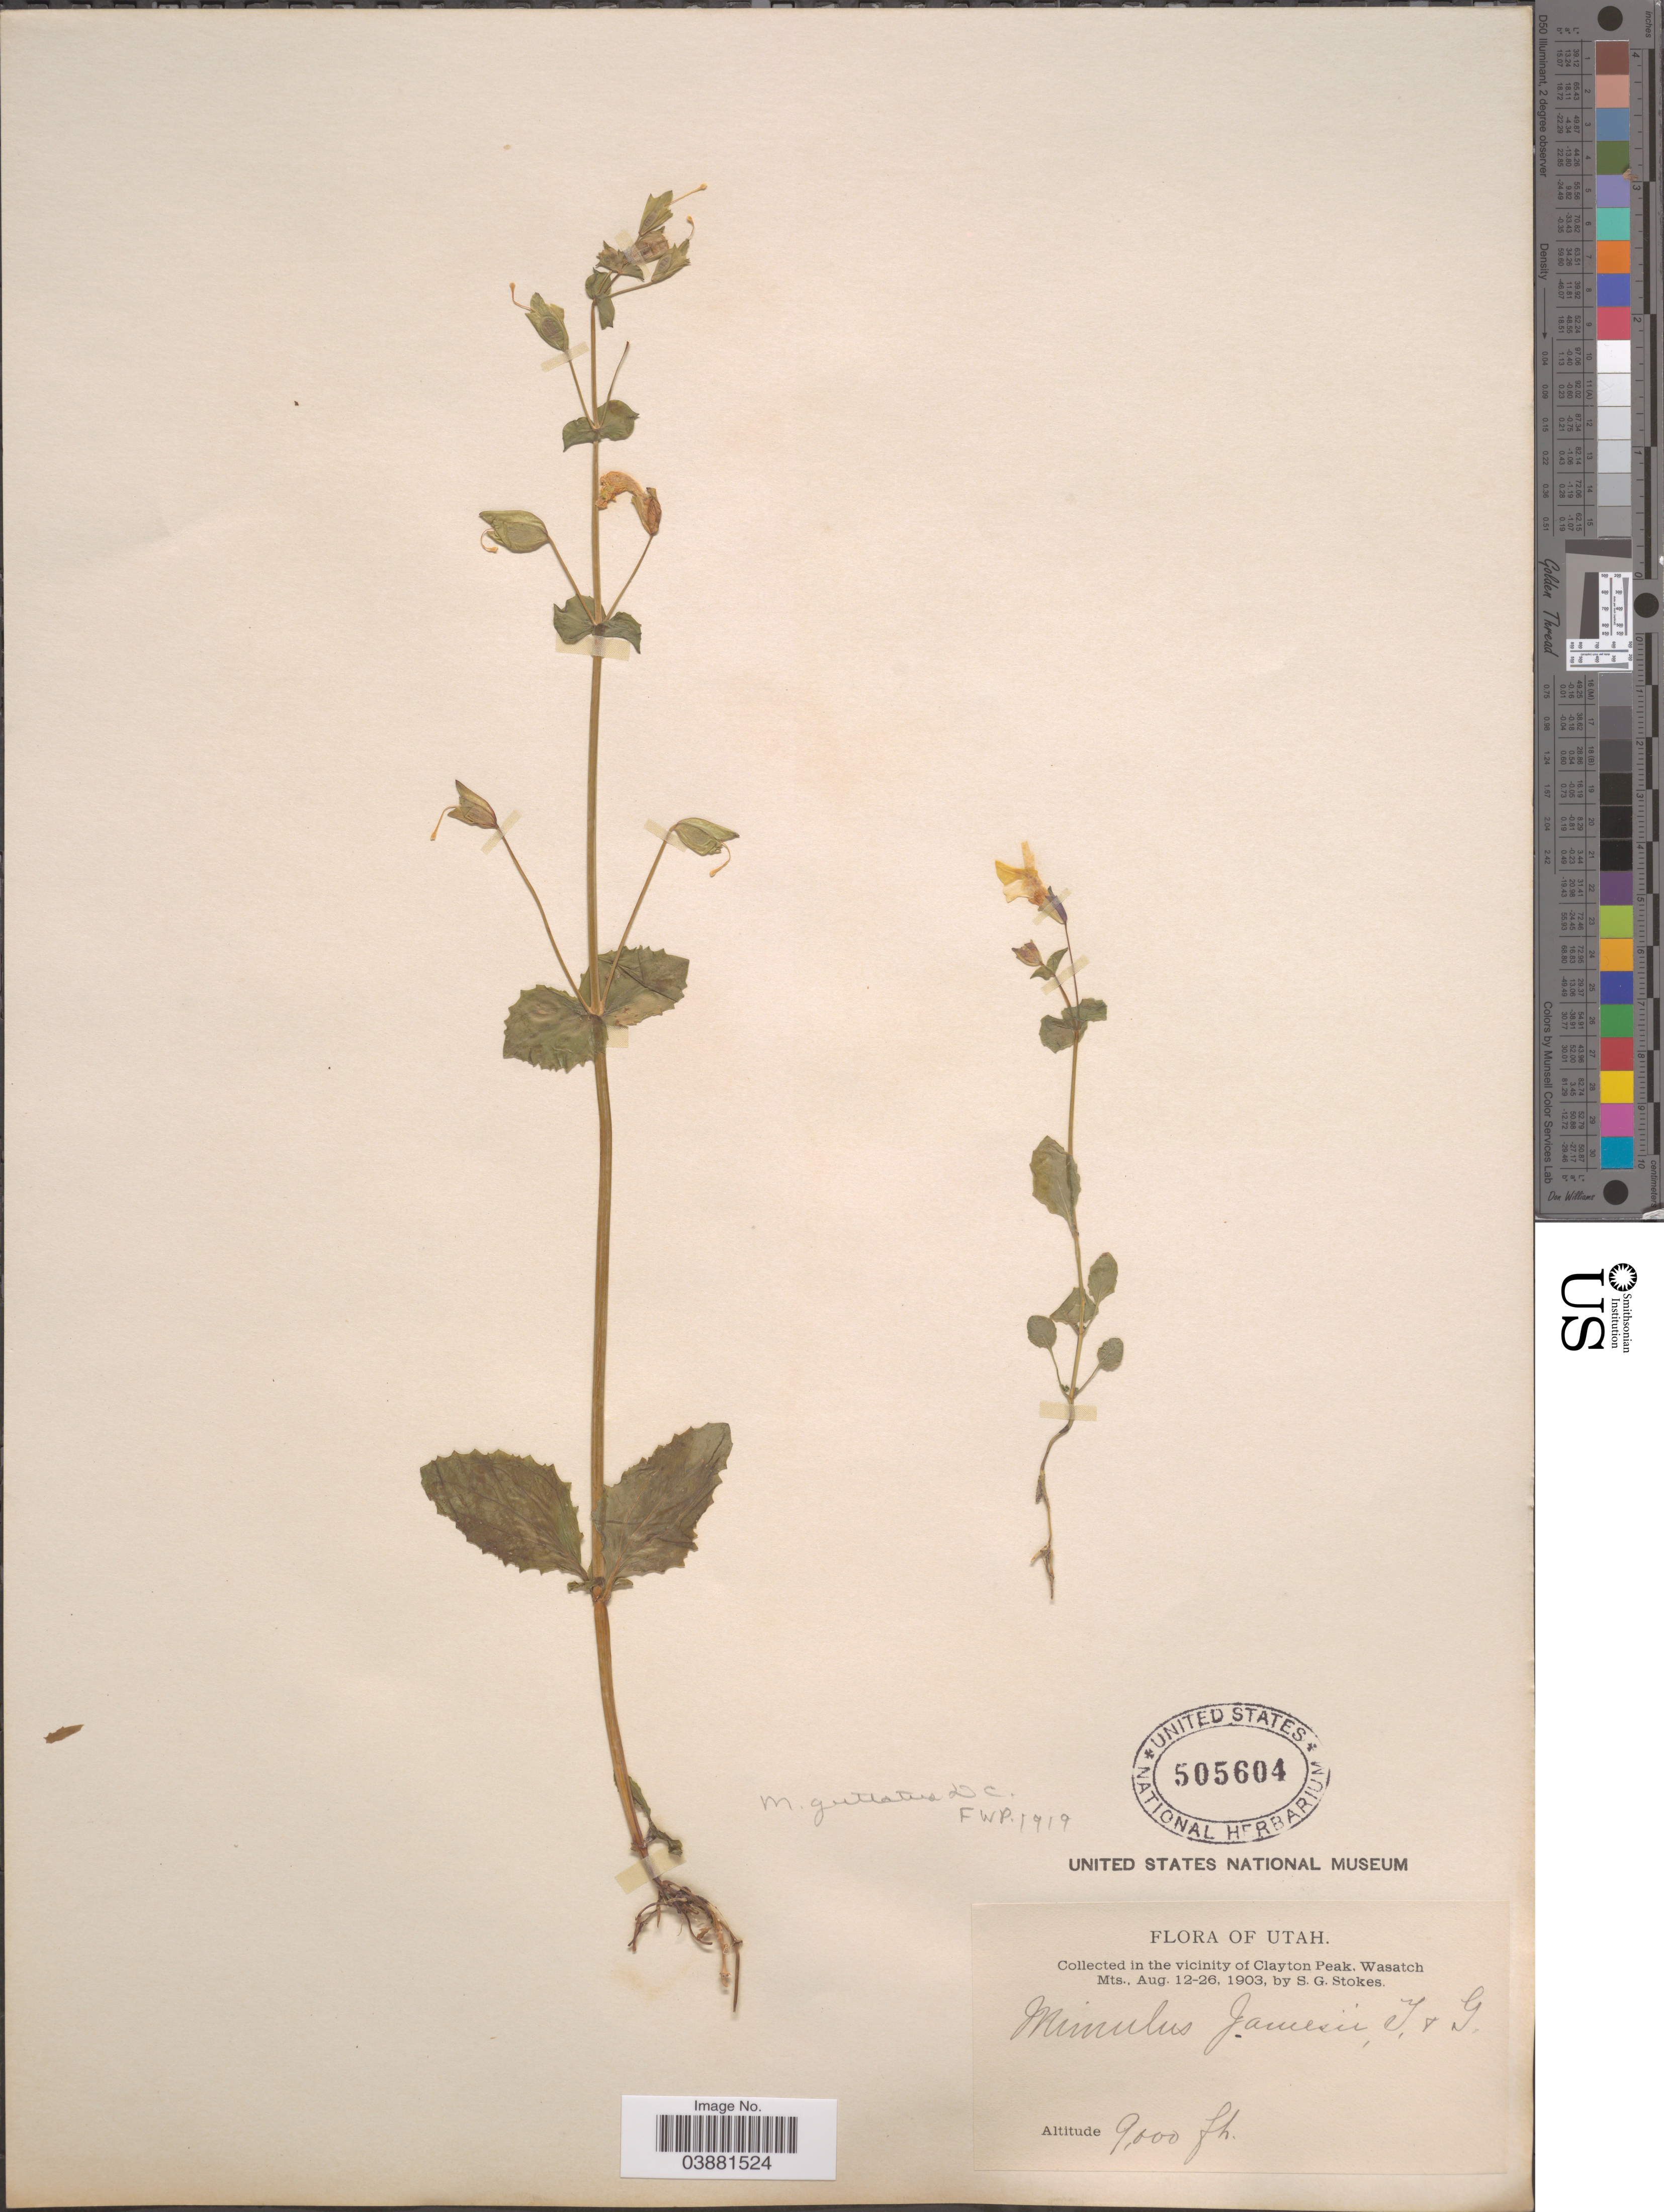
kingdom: Plantae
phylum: Tracheophyta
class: Magnoliopsida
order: Lamiales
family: Phrymaceae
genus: Mimulus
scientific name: Mimulus guttatus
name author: DC.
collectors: S. G. Stokes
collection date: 1903-08-12/1903-08-26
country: United States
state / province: Utah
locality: In the vicinity of Clayton Peak, Wasatch Mts.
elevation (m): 2743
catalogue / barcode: US 505604